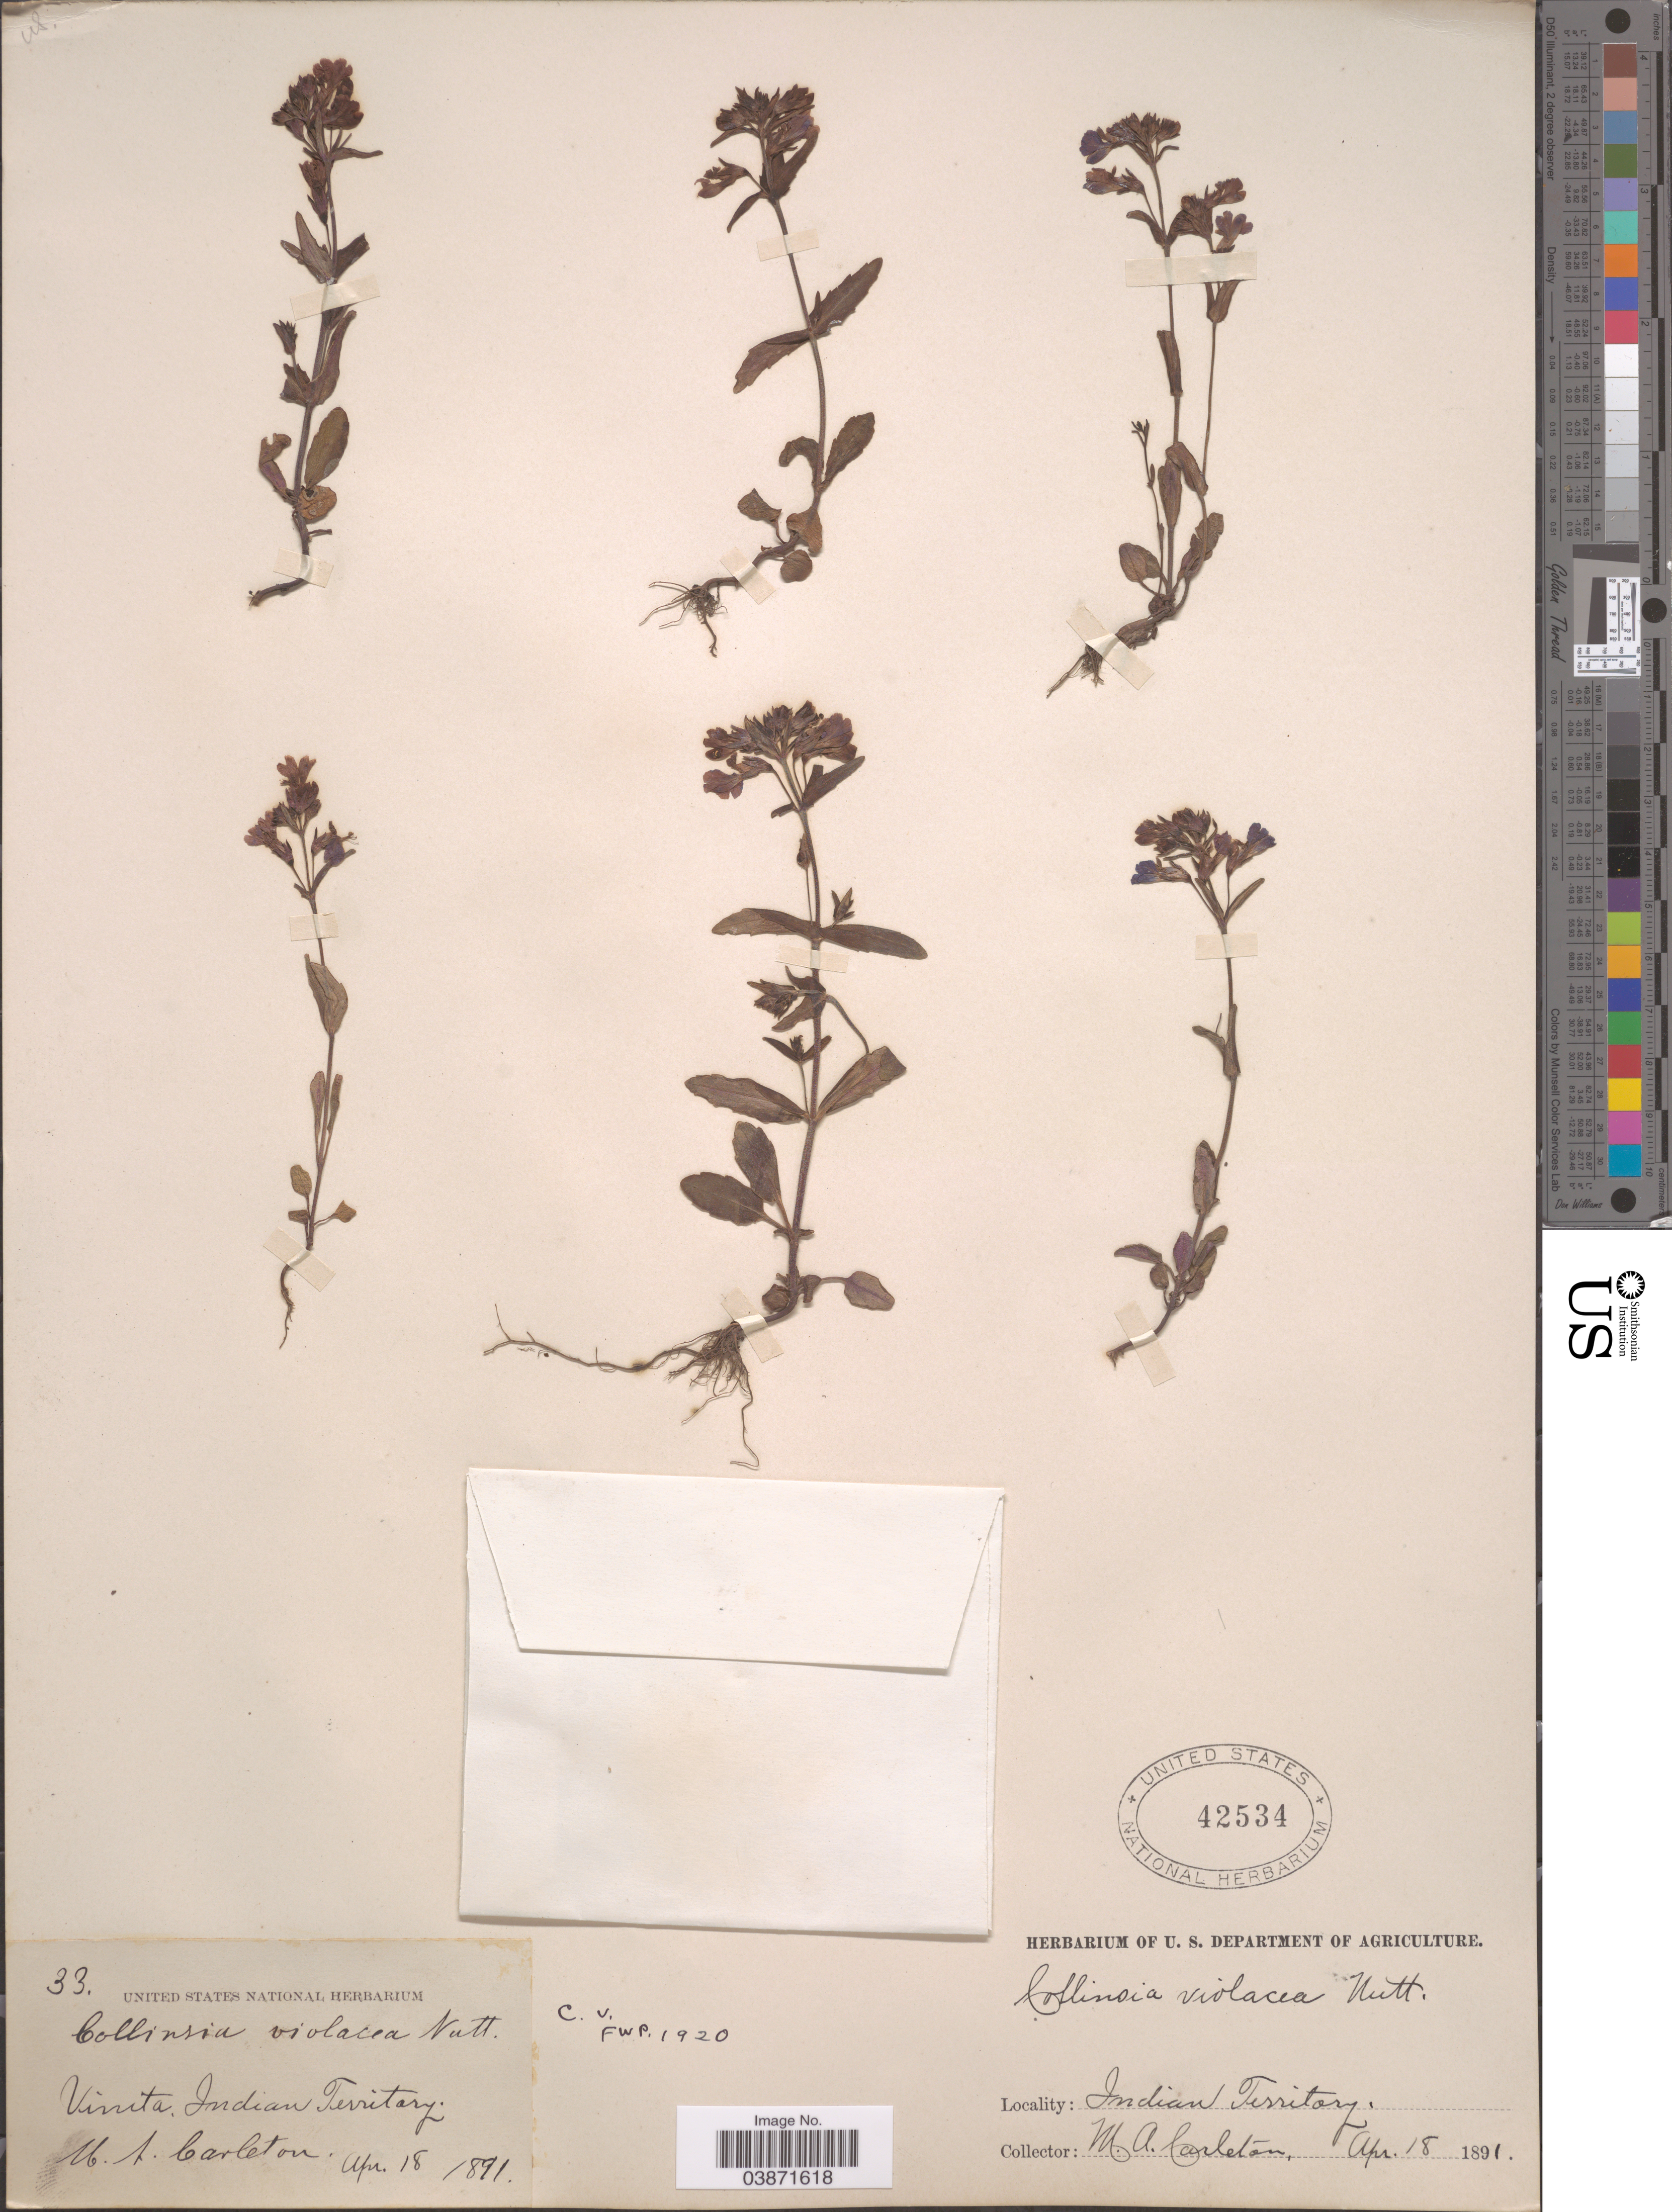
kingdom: Plantae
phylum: Tracheophyta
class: Magnoliopsida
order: Lamiales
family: Plantaginaceae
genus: Collinsia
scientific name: Collinsia violacea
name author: Nutt.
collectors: M. A. Carleton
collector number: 33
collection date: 1891-04-18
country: United States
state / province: Oklahoma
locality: Vinita. Indian Territory.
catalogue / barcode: US 42534